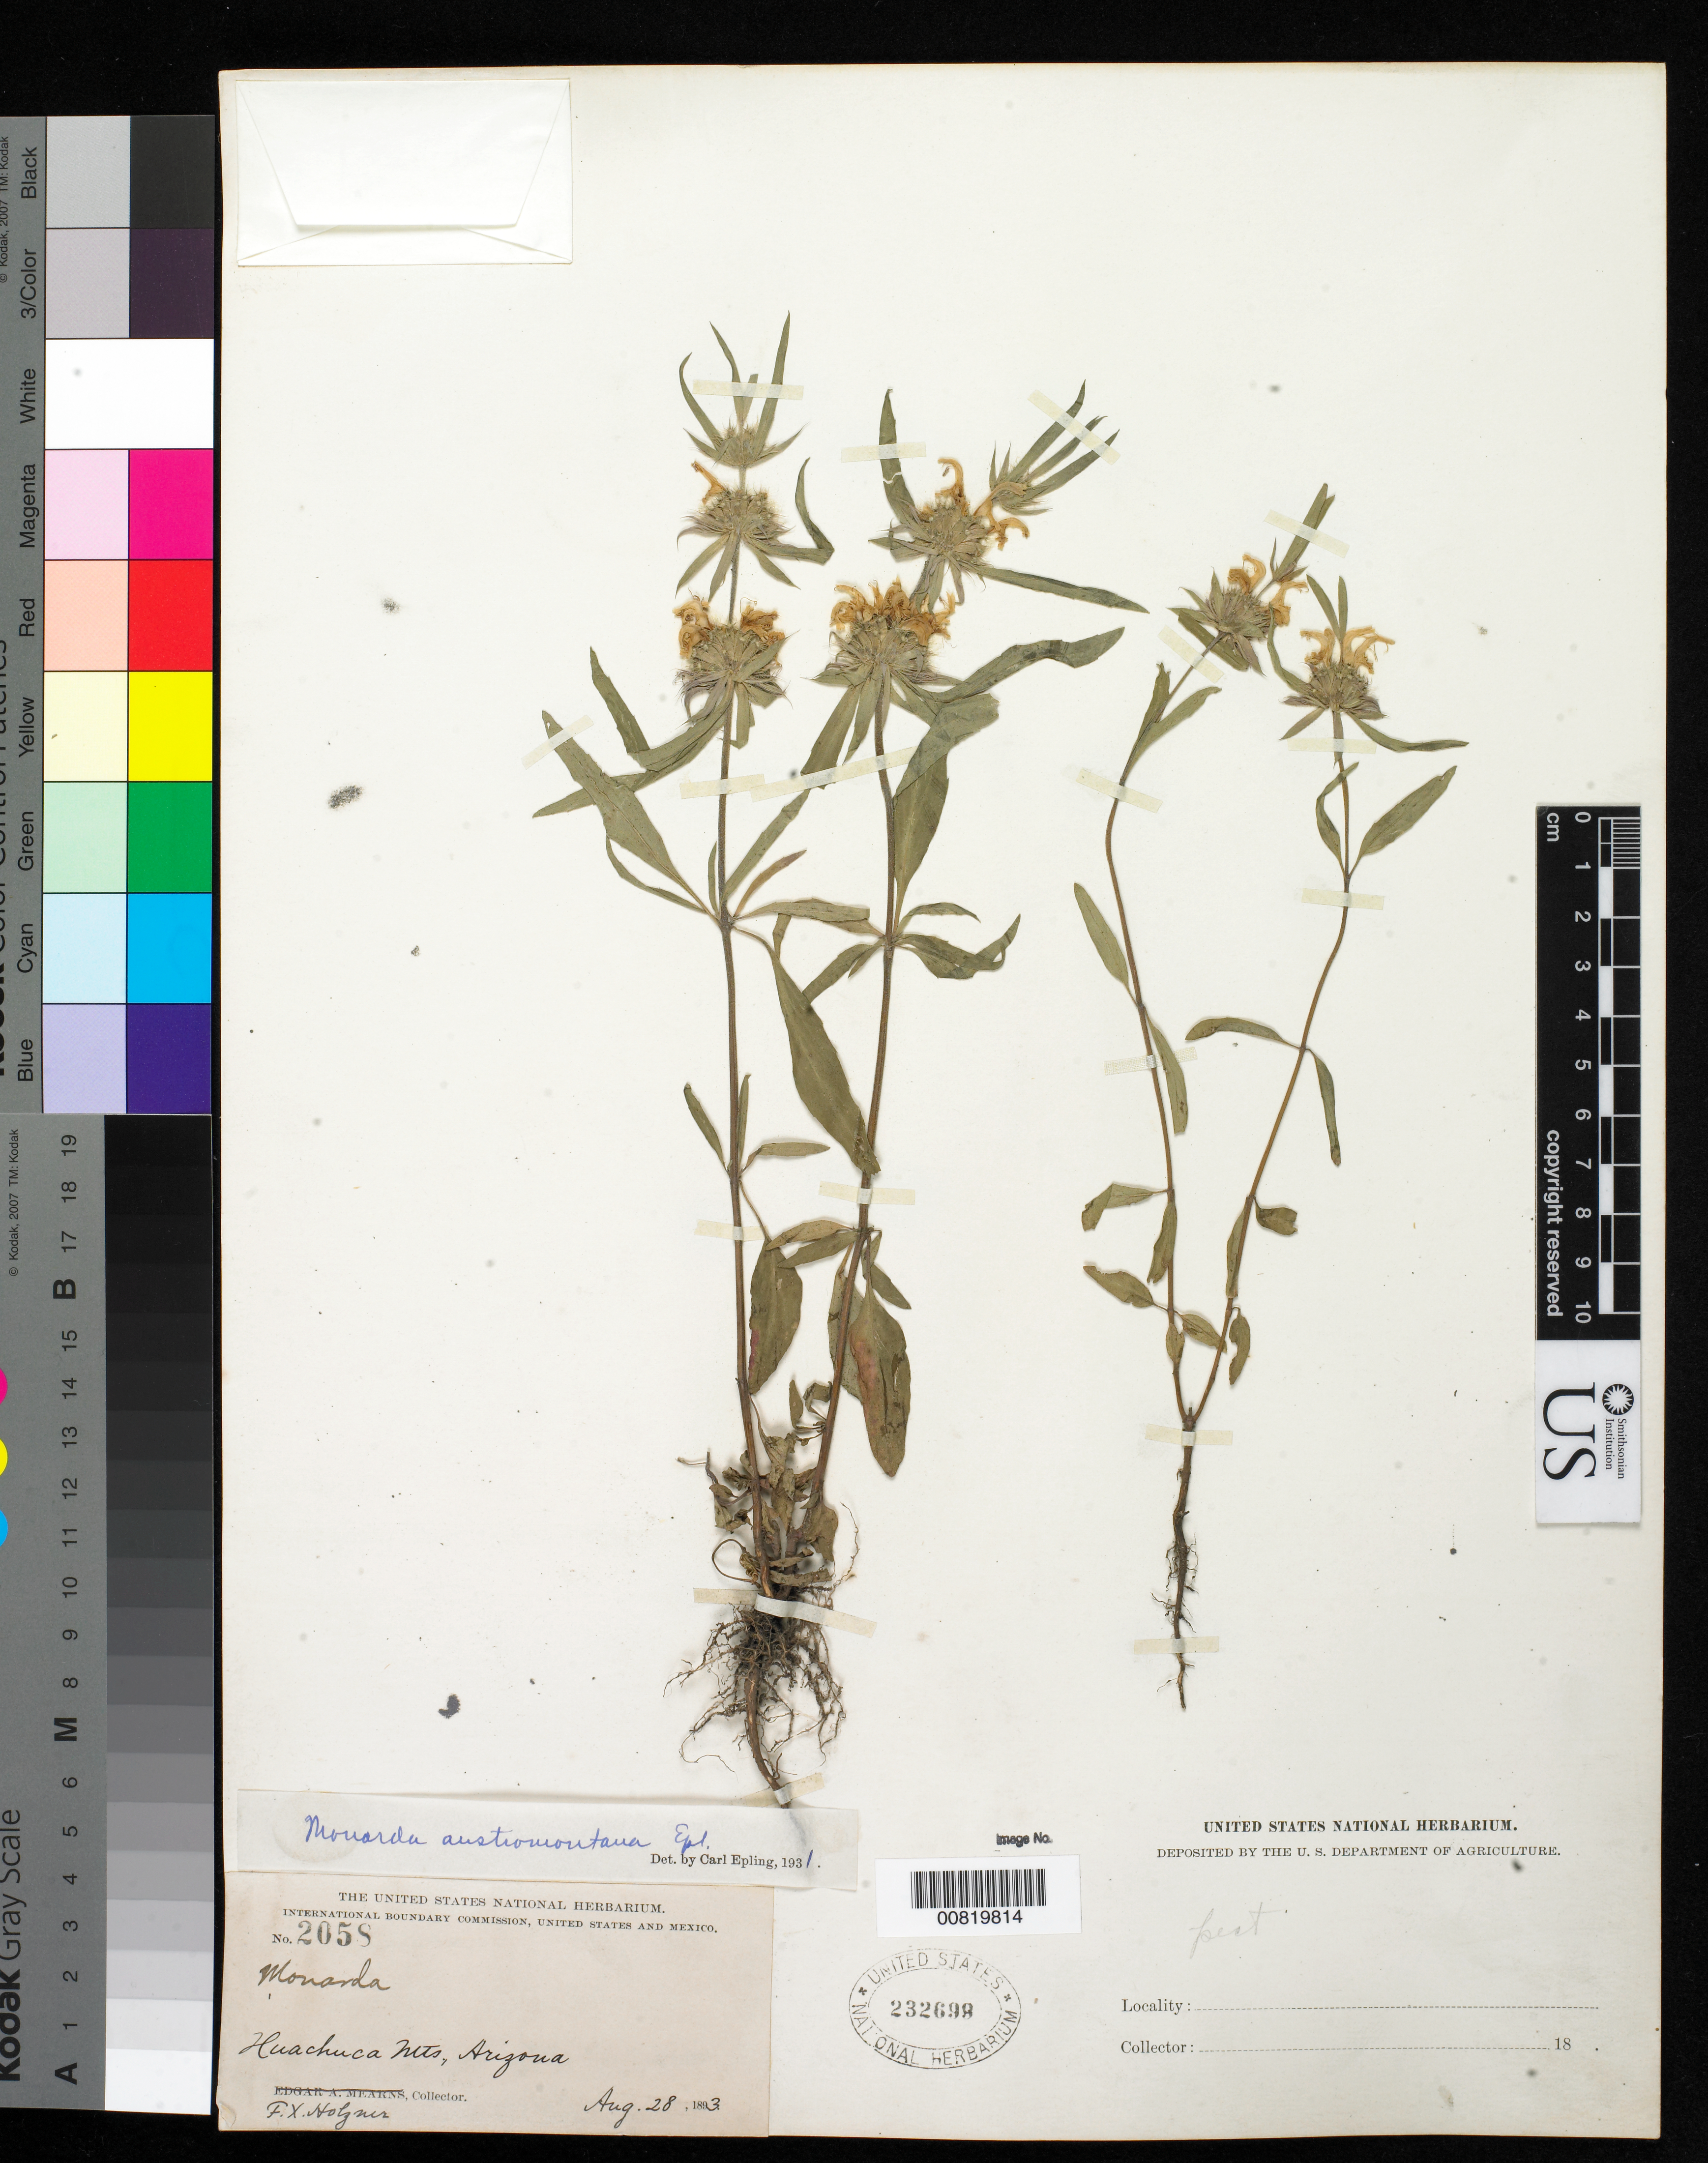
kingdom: Plantae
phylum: Tracheophyta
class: Magnoliopsida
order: Lamiales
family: Lamiaceae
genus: Monarda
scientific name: Monarda austromontana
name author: Epling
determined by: Epling, C. C.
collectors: F. X. Holzner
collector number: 2058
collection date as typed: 28 Aug 1893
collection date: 1893-08-28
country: United States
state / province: Arizona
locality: Huachuca Mts.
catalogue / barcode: US 232699